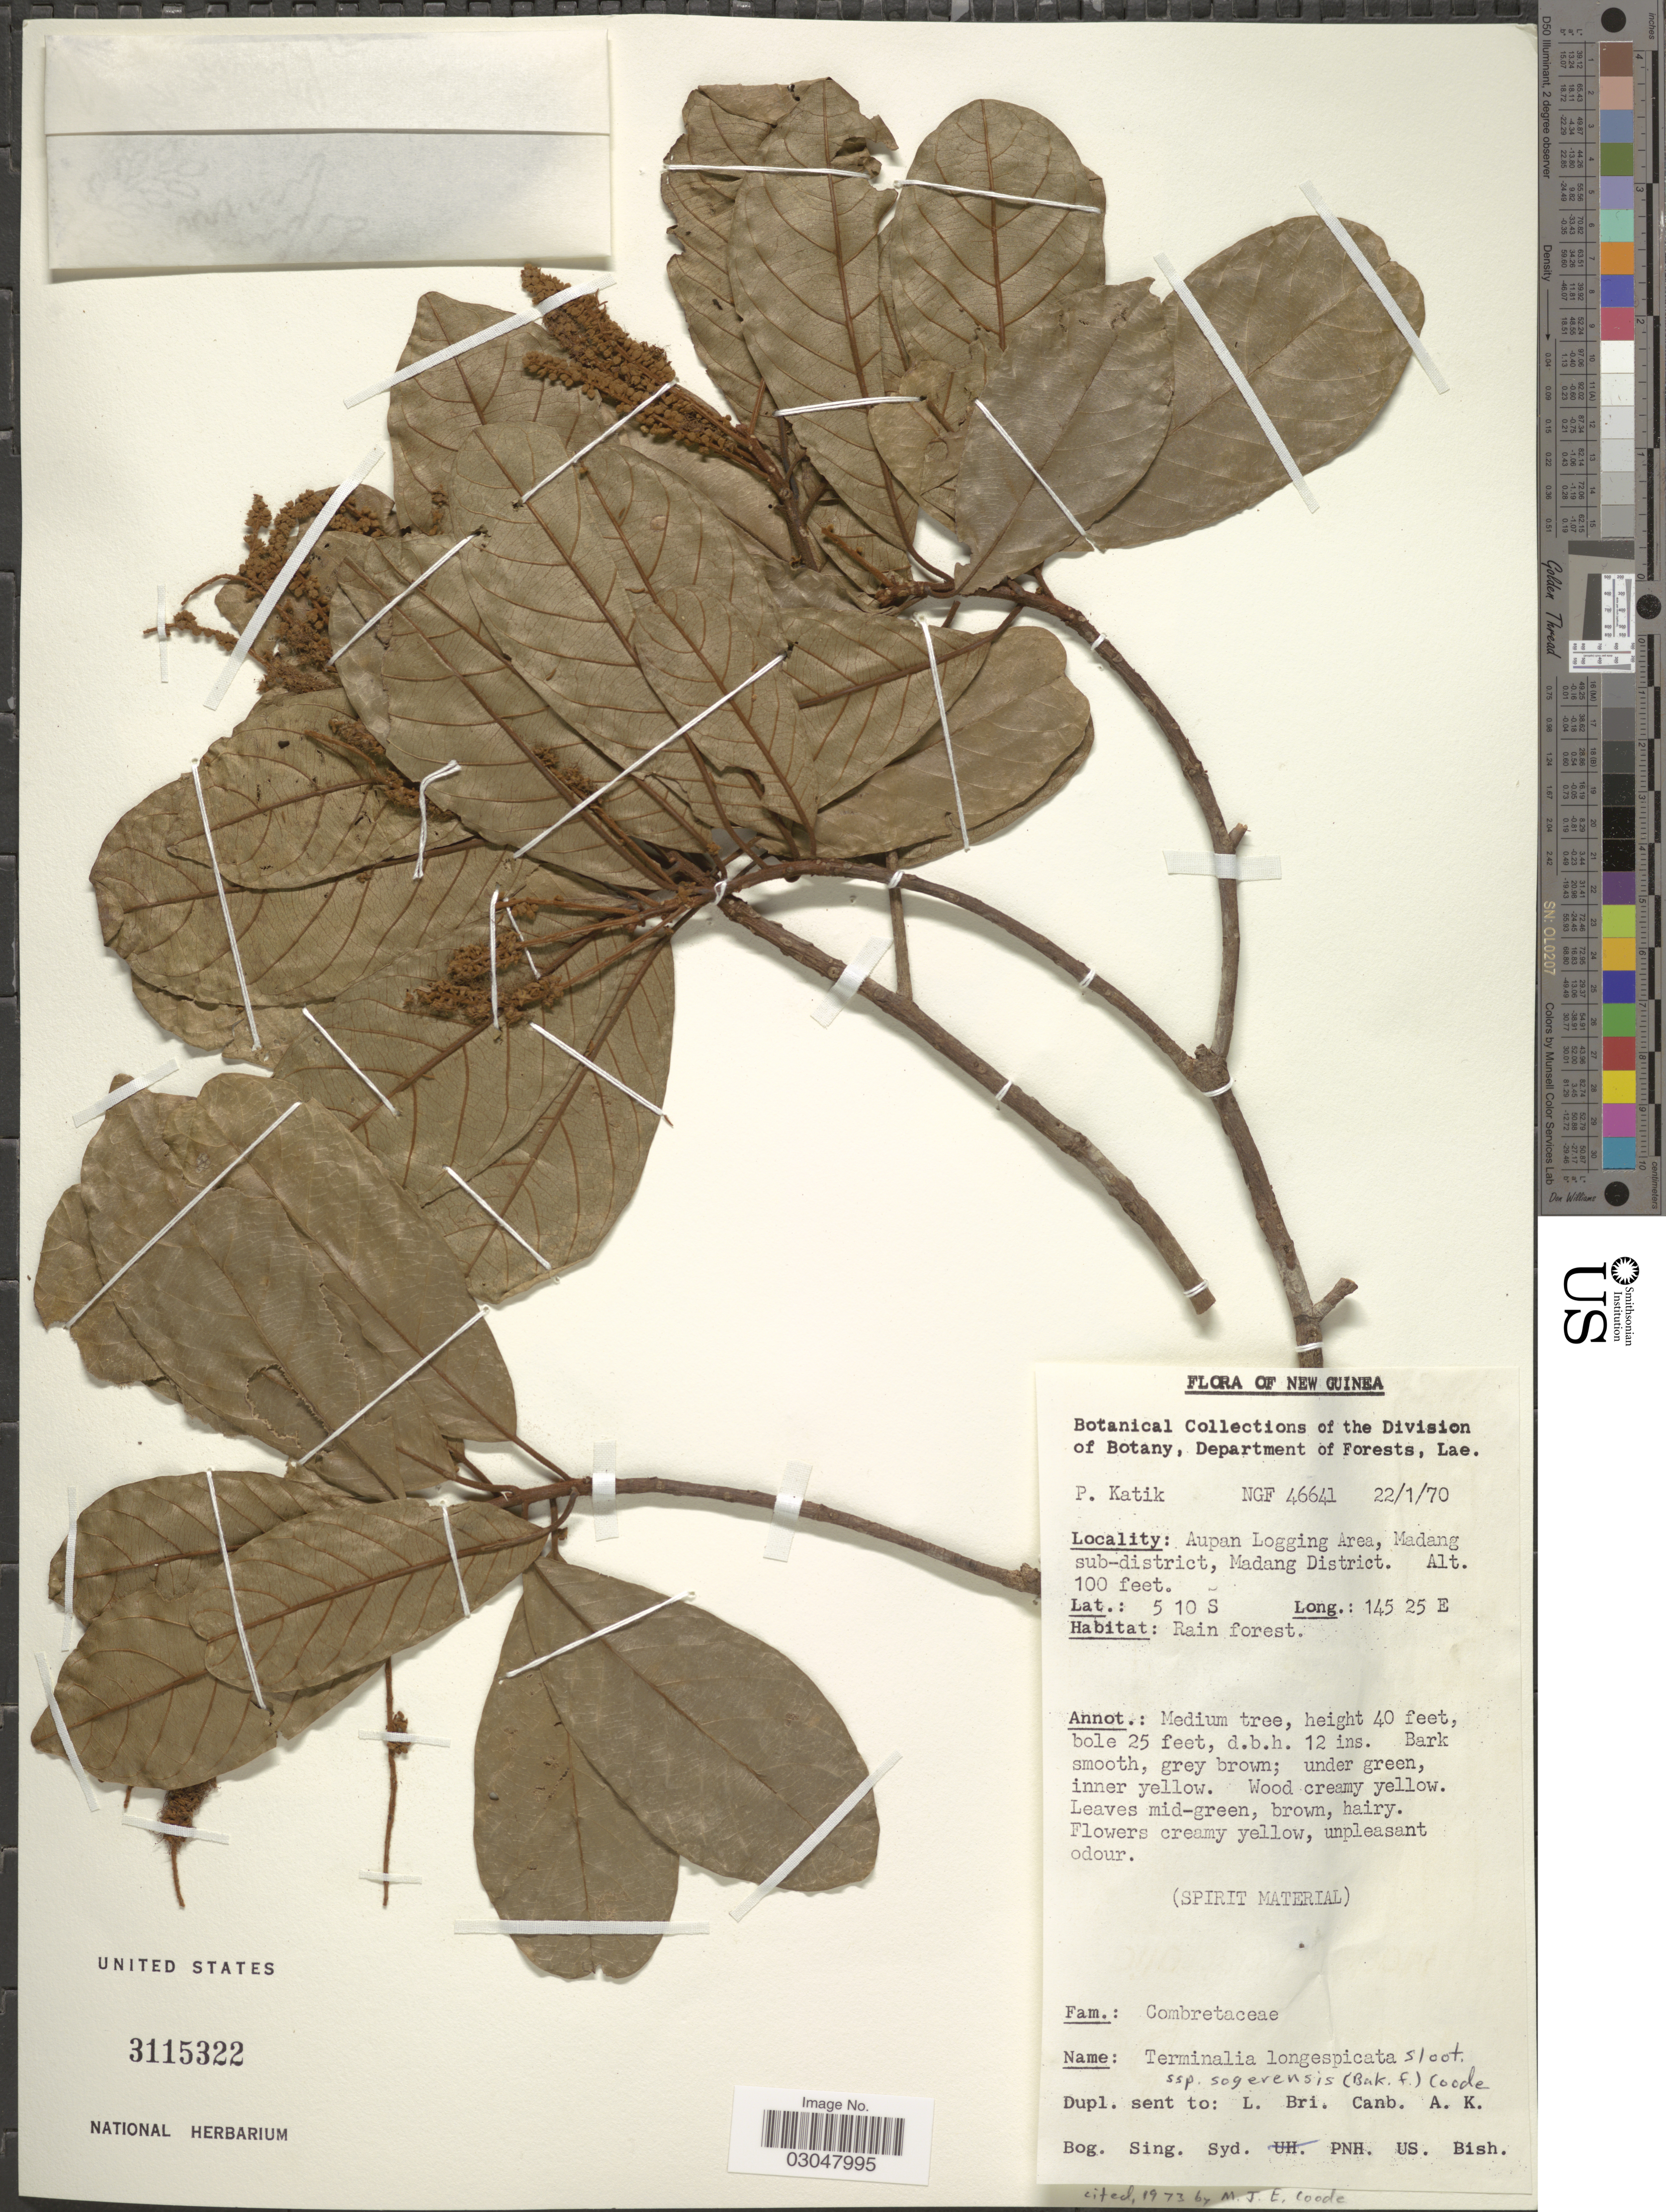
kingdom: Plantae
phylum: Tracheophyta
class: Magnoliopsida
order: Myrtales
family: Combretaceae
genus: Terminalia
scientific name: Terminalia longispicata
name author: Slooten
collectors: P. Katik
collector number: NGF 46641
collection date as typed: Transcribed d/m/y: 22/1/70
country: Papua New Guinea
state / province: Madang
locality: Aupan Logging Area, Madang sub-district, Madang District.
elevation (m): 30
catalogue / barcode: US 3115322